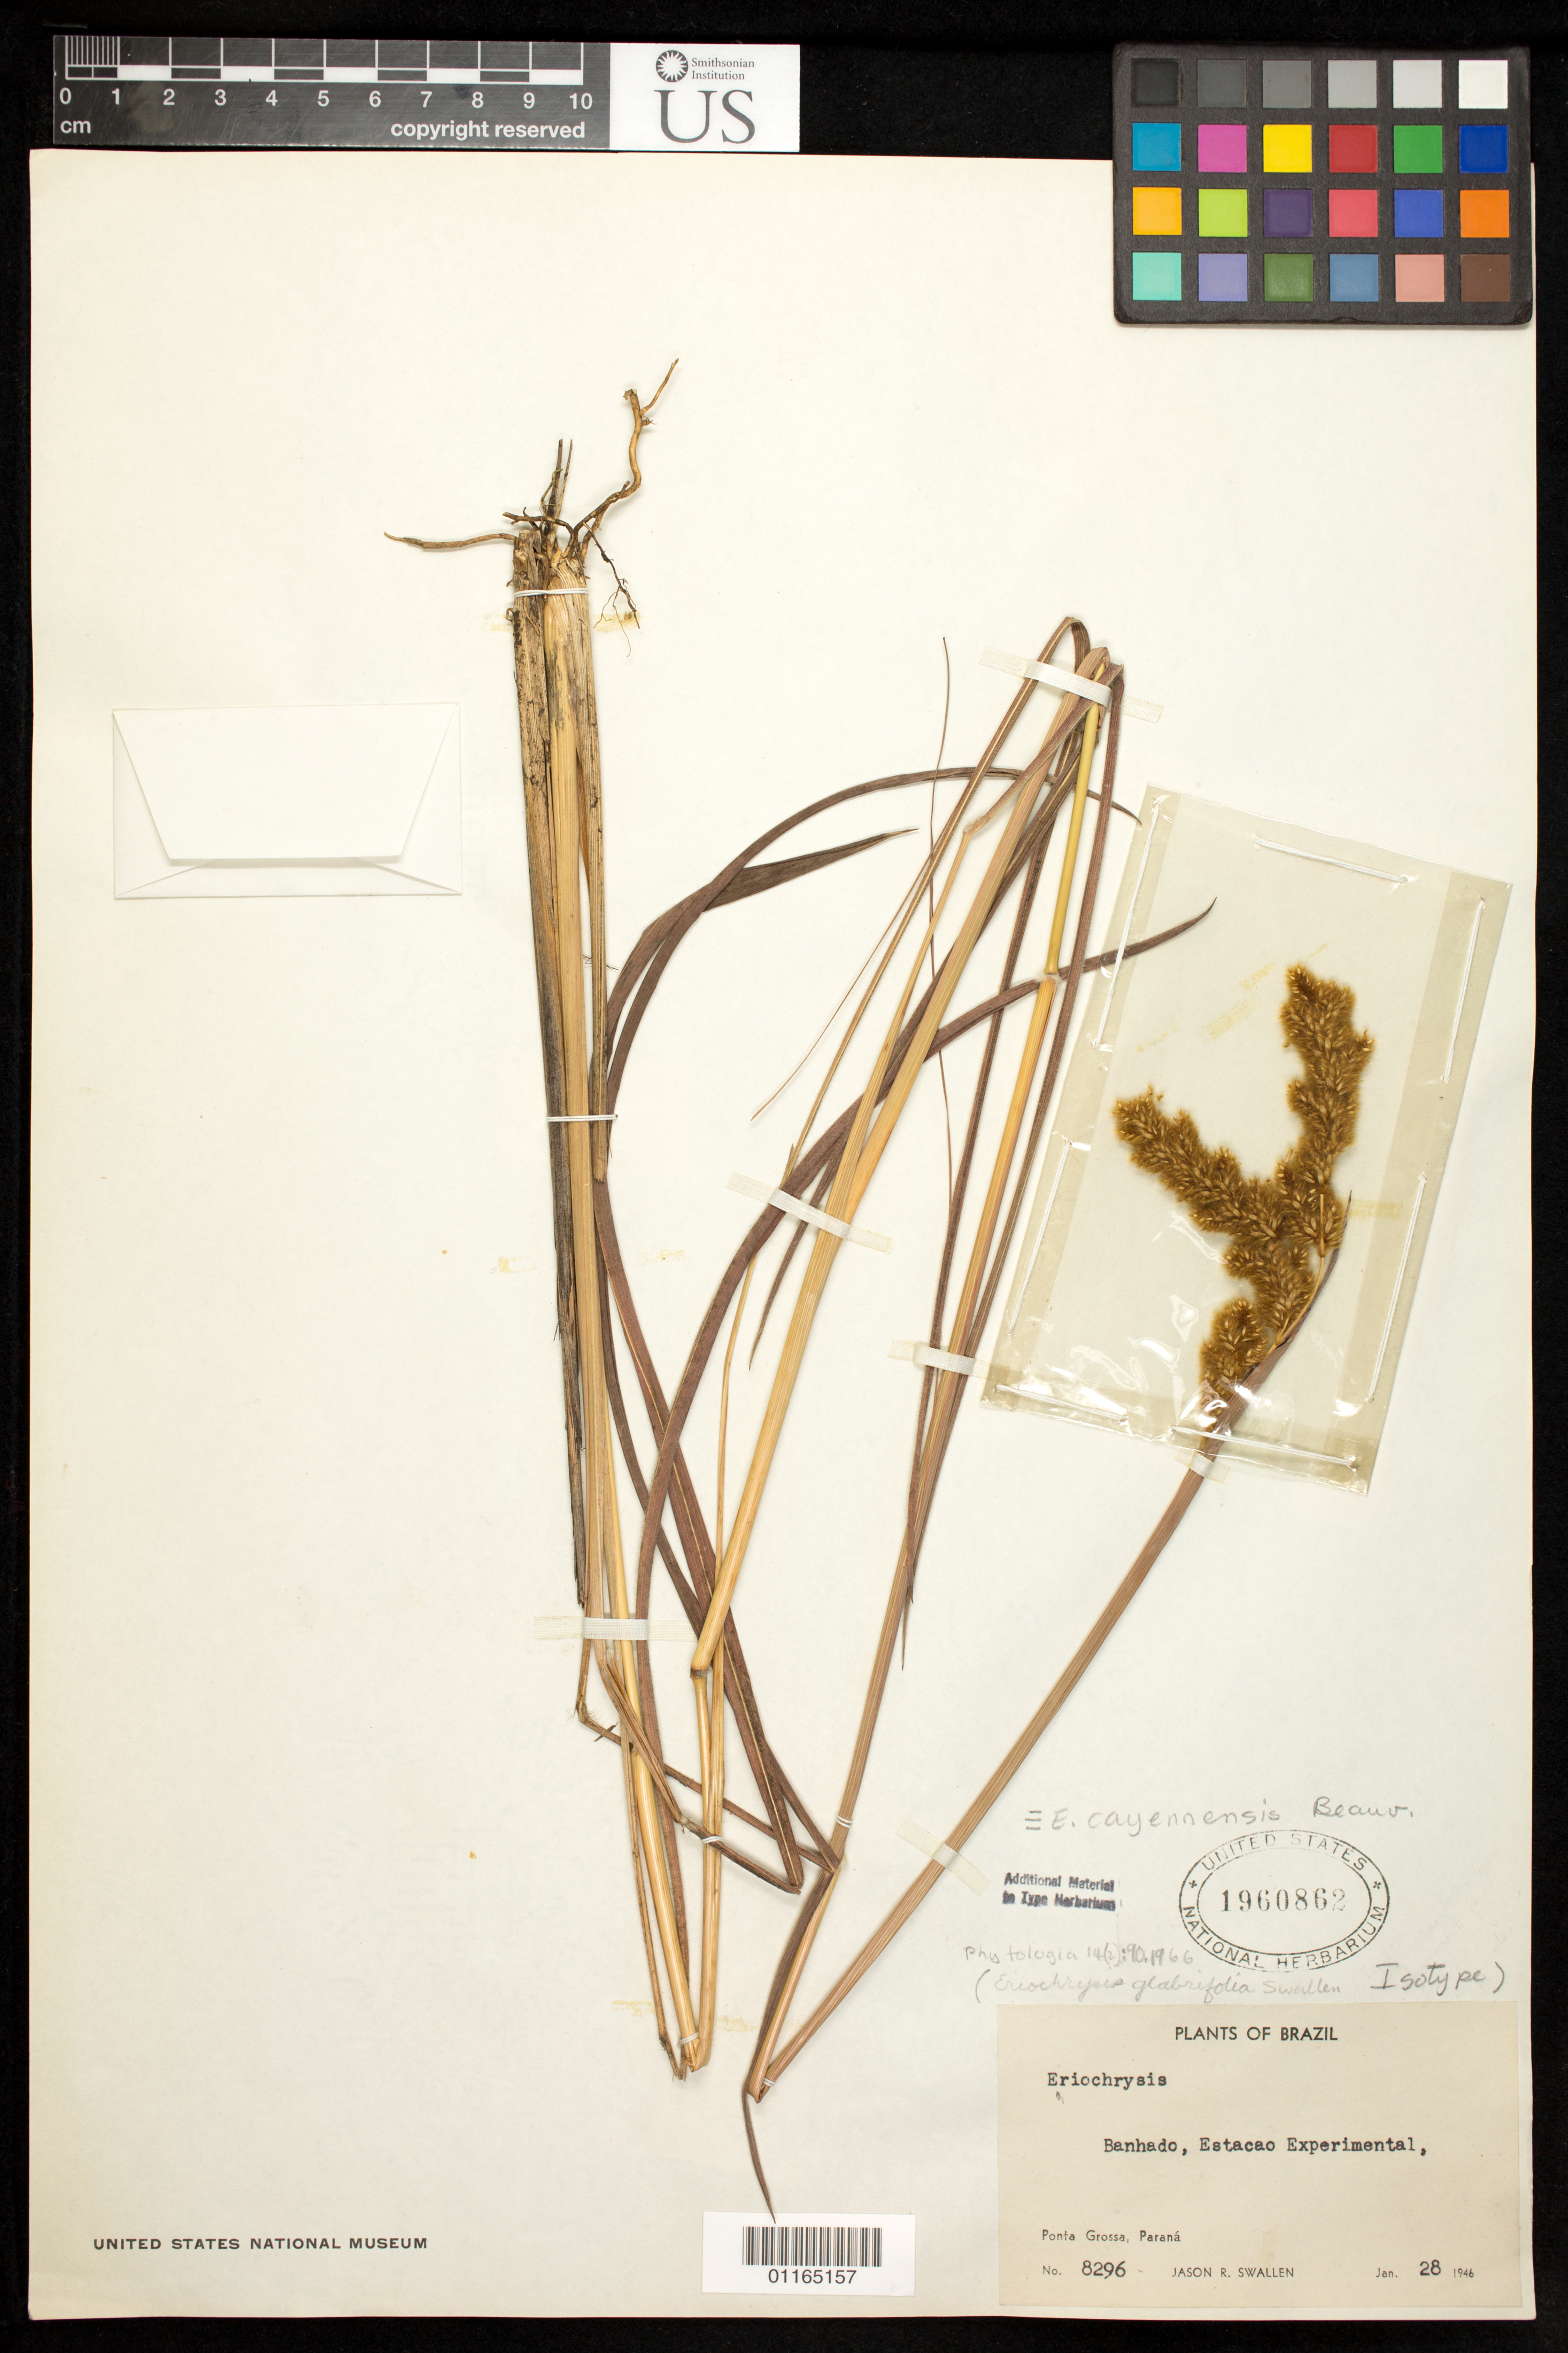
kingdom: Plantae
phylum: Tracheophyta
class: Liliopsida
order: Poales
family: Poaceae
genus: Eriochrysis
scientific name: Eriochrysis glabrifolia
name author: Swallen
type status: Isotype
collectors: J. R. Swallen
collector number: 8296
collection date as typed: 28 Jan 1946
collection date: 1946-01-28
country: Brazil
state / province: Paraná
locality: Estacao Experimental, Ponta Grossa Banhada, Paraná.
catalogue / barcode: US 1960862